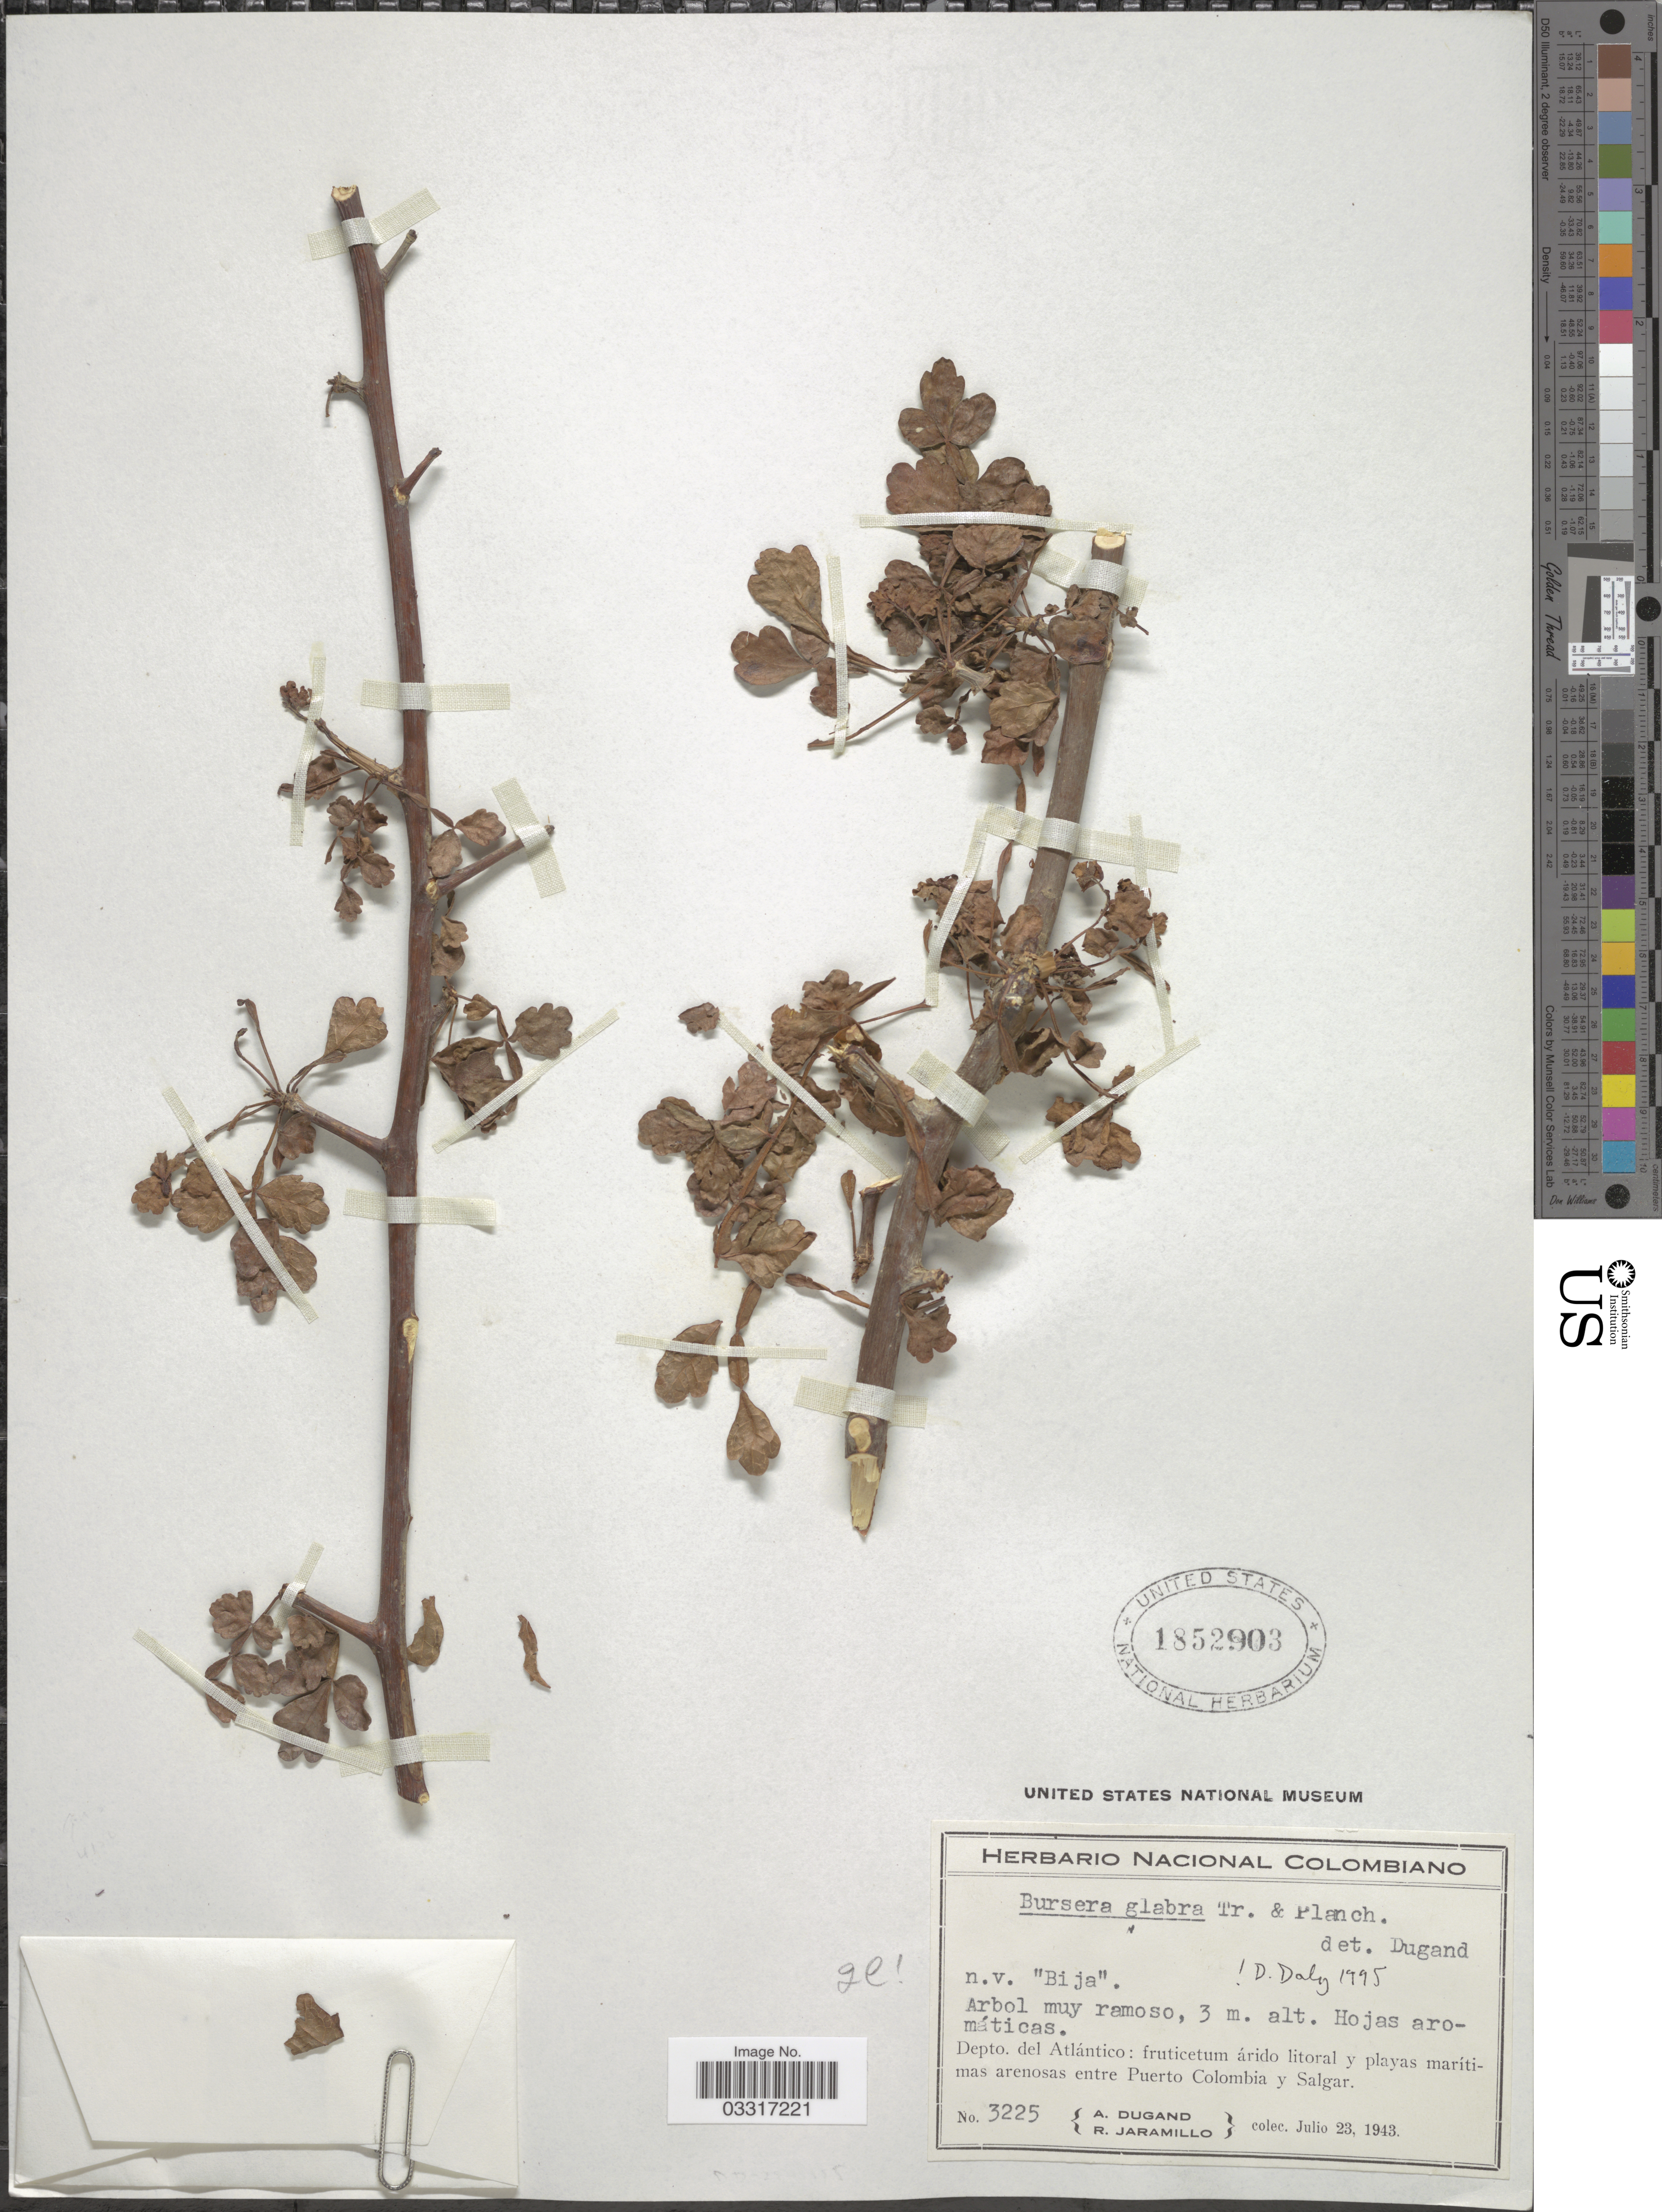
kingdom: Plantae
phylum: Tracheophyta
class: Magnoliopsida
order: Sapindales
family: Burseraceae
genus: Bursera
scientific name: Bursera glabra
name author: (Jacq.) Triana & Planch.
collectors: A. Dugand & R. Jaramillo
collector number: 3225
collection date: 1943-07-23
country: Colombia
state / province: Atlántico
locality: Depto. del Atlántico: fruticetum árido litoral y playas marítimas arenosas entre Puerto Colombia y Salgar.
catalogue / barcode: US 1852903